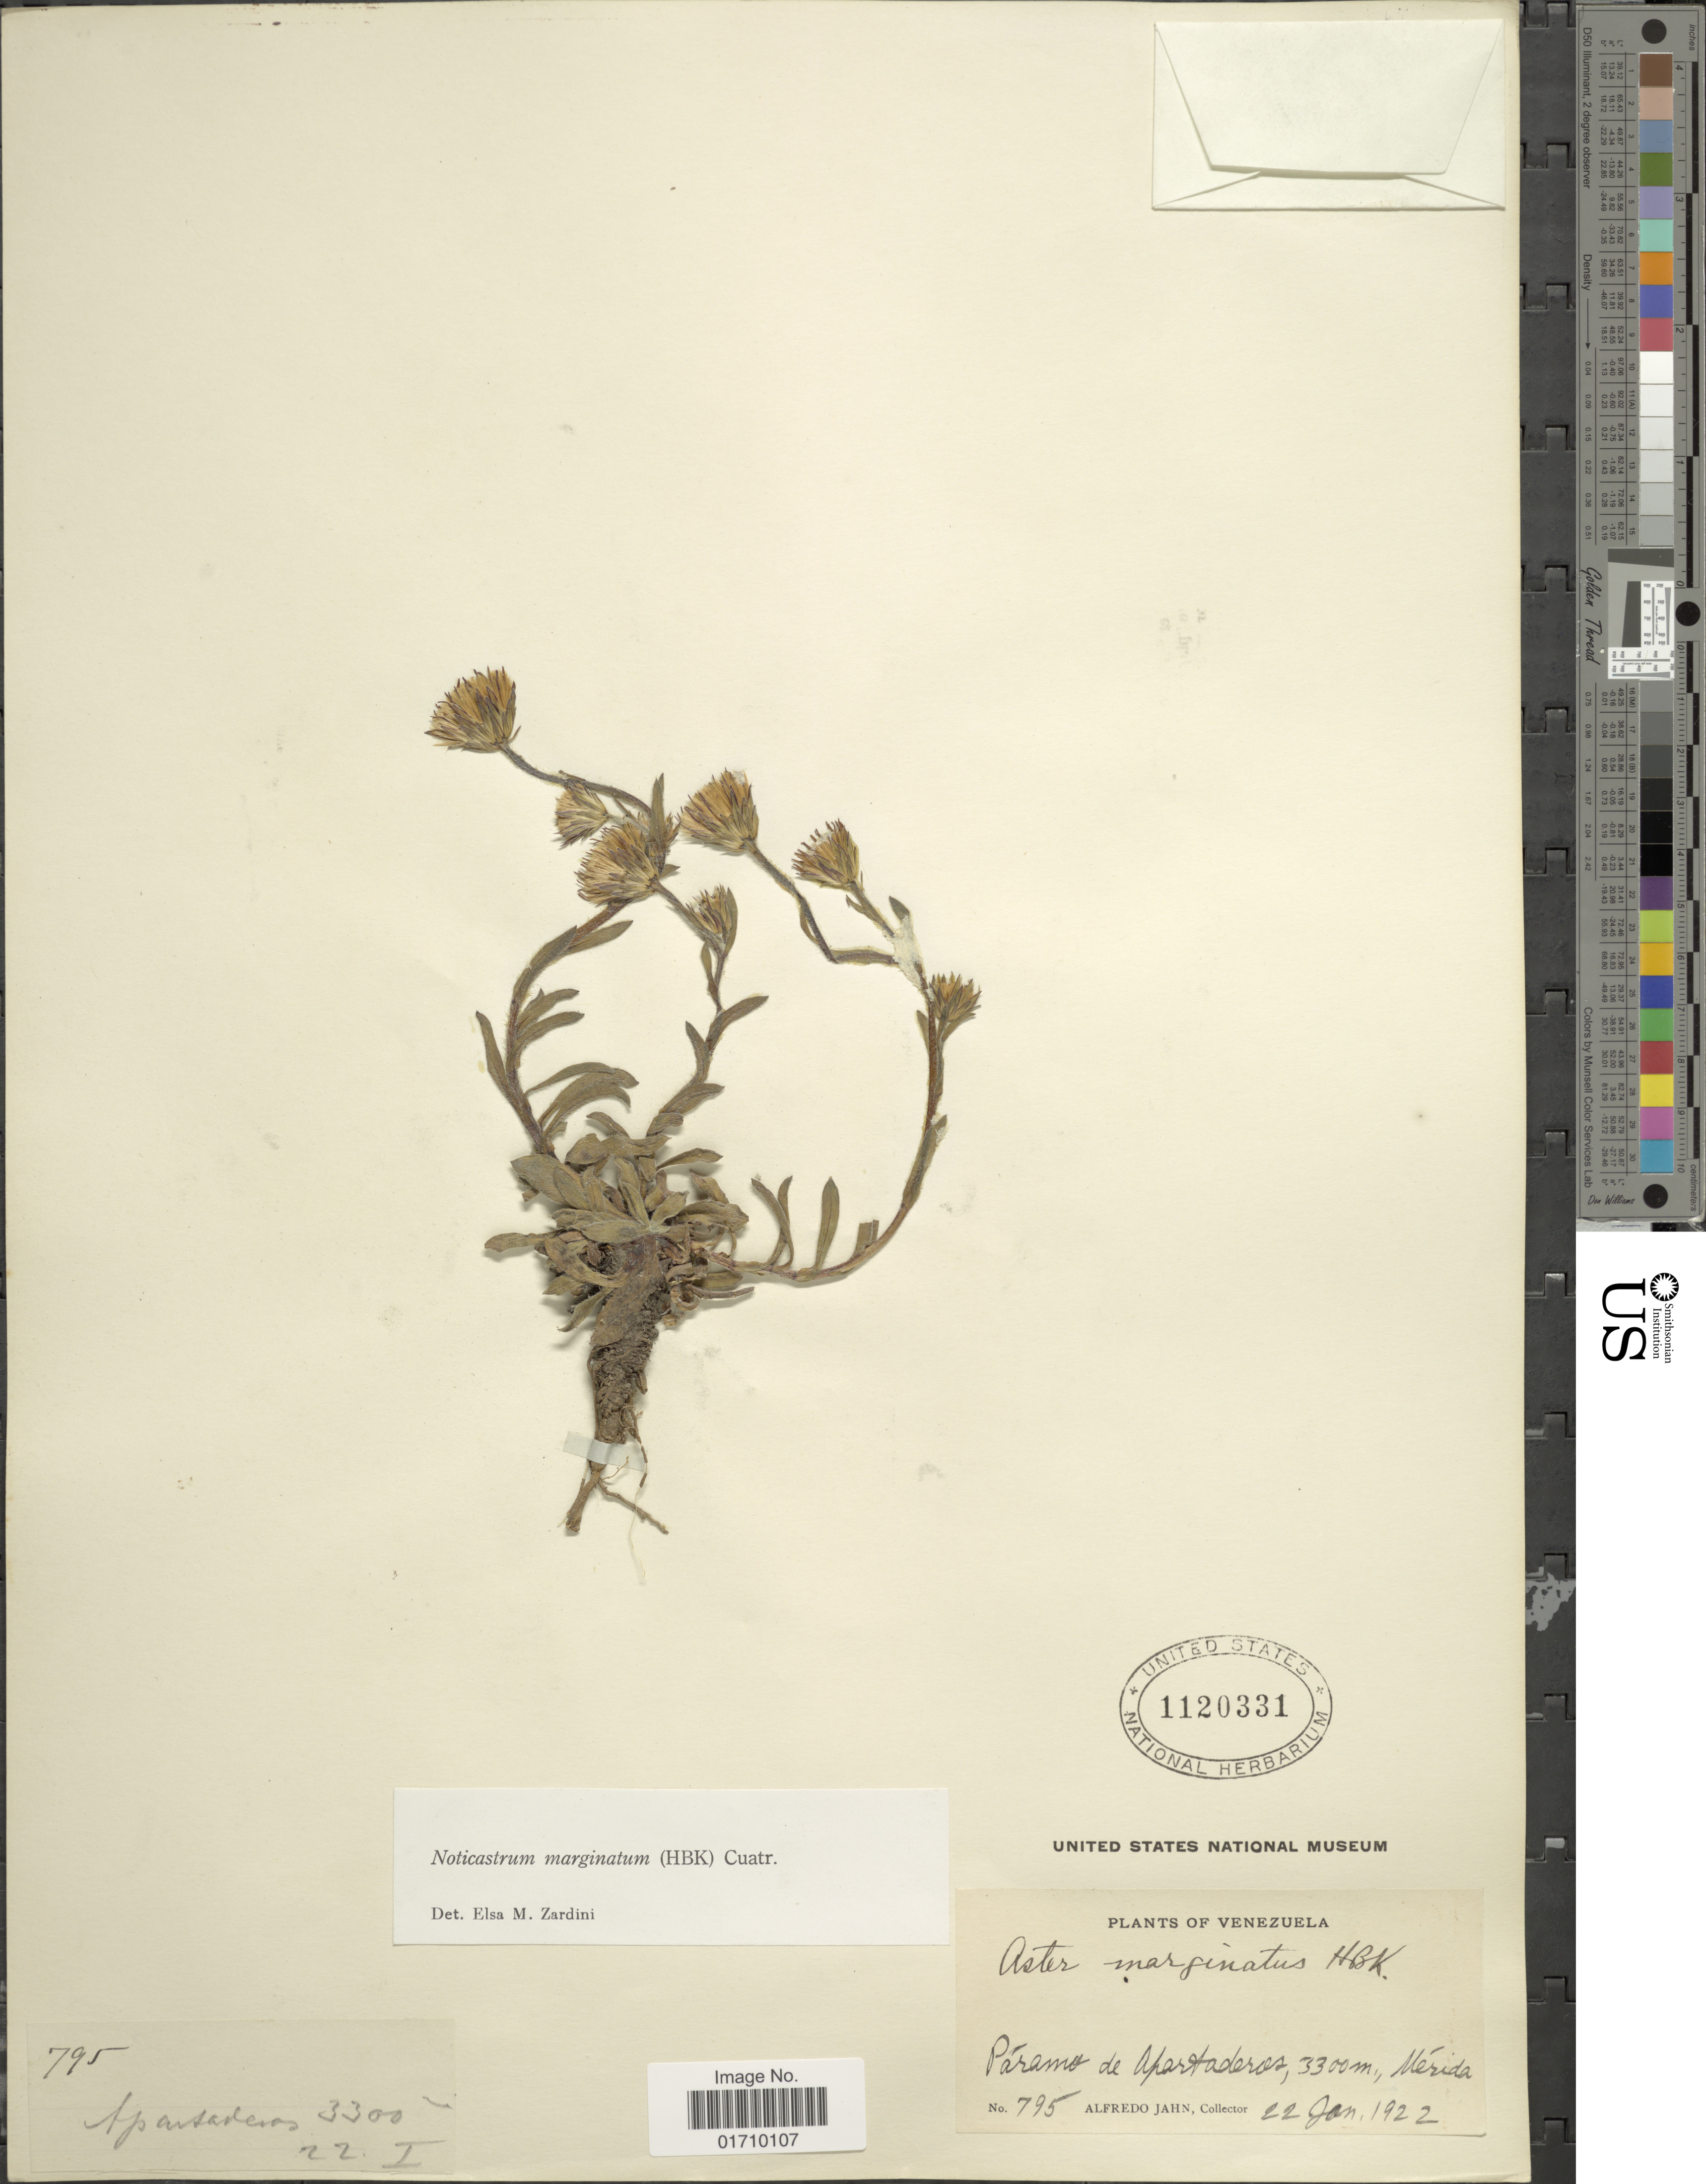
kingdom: Plantae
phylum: Tracheophyta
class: Magnoliopsida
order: Asterales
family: Asteraceae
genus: Noticastrum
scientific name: Noticastrum marginatum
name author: (Kunth) Cuatrec.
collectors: A. Jahn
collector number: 795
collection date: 1922-01-22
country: Venezuela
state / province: Mérida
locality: Paramo de Apartaderos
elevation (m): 3300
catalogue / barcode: US 1120331